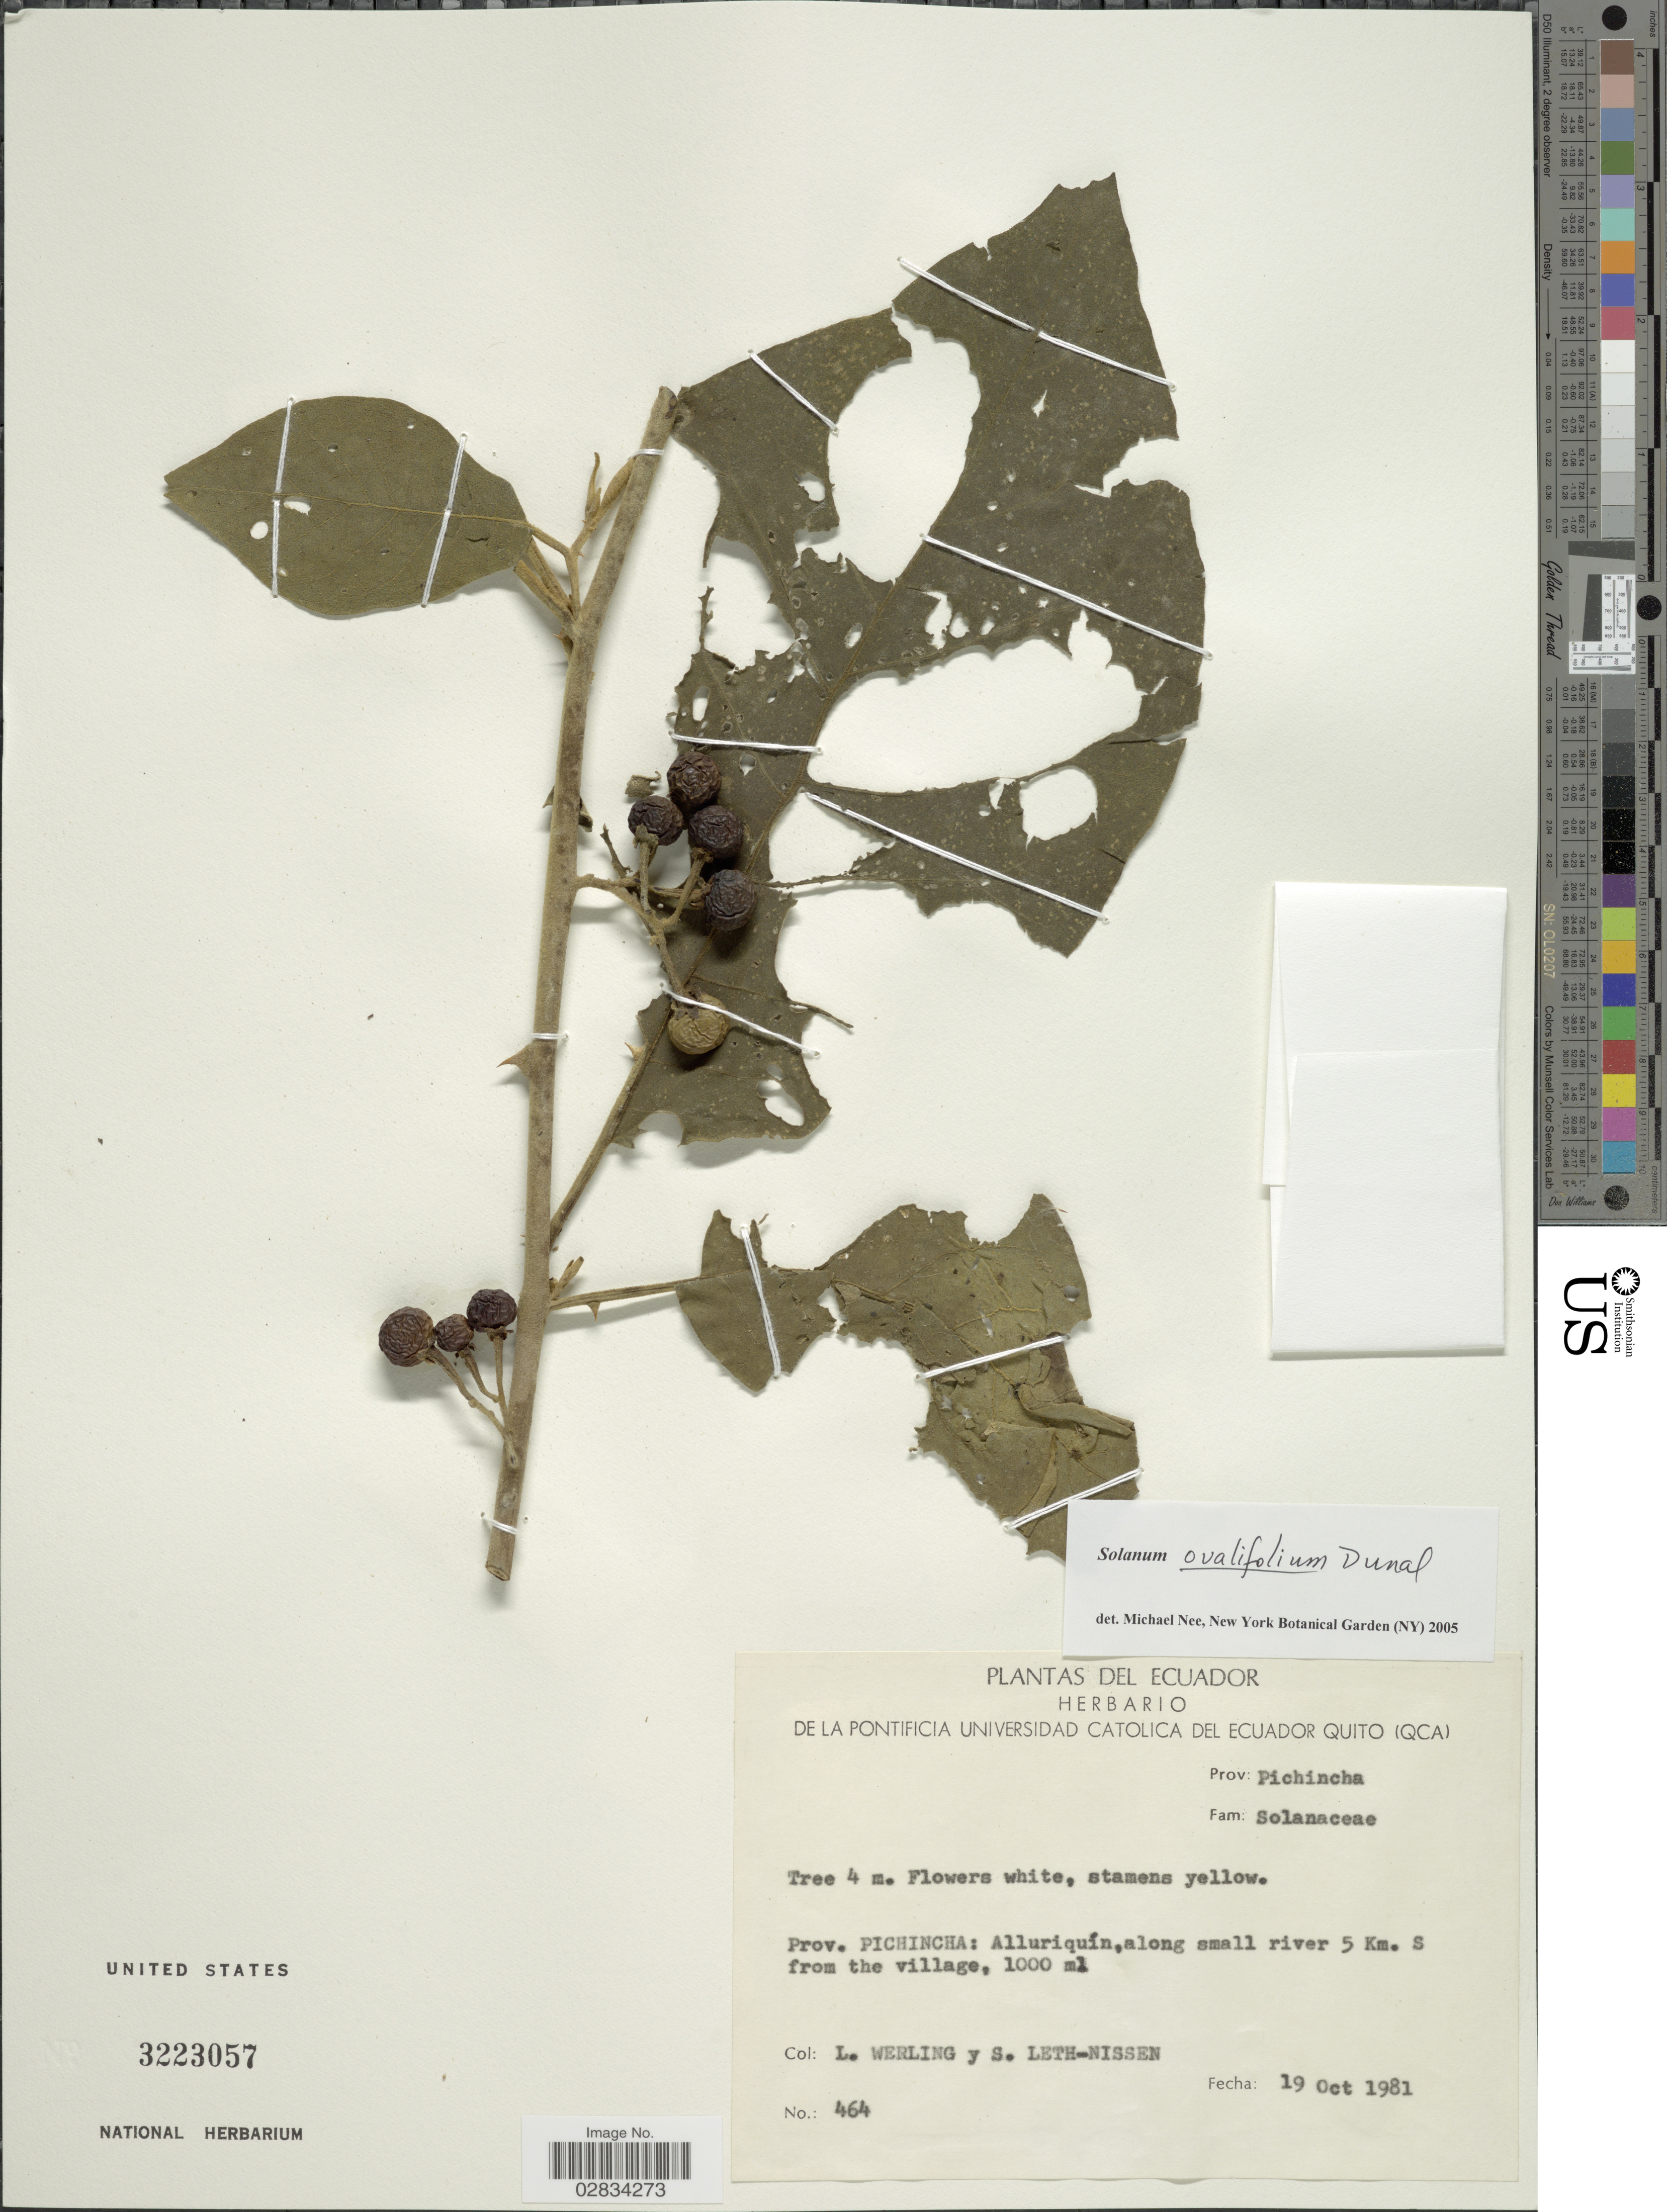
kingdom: Plantae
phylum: Tracheophyta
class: Magnoliopsida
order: Solanales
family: Solanaceae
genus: Solanum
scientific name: Solanum ovalifolium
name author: Dunal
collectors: L. Werling & S. Leth-Nissen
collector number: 464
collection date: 1981-10-19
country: Ecuador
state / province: Pichincha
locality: Prov.: Pichincha: Alluriquín, along small river 5 Km. S from the village.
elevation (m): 1000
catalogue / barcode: US 3223057